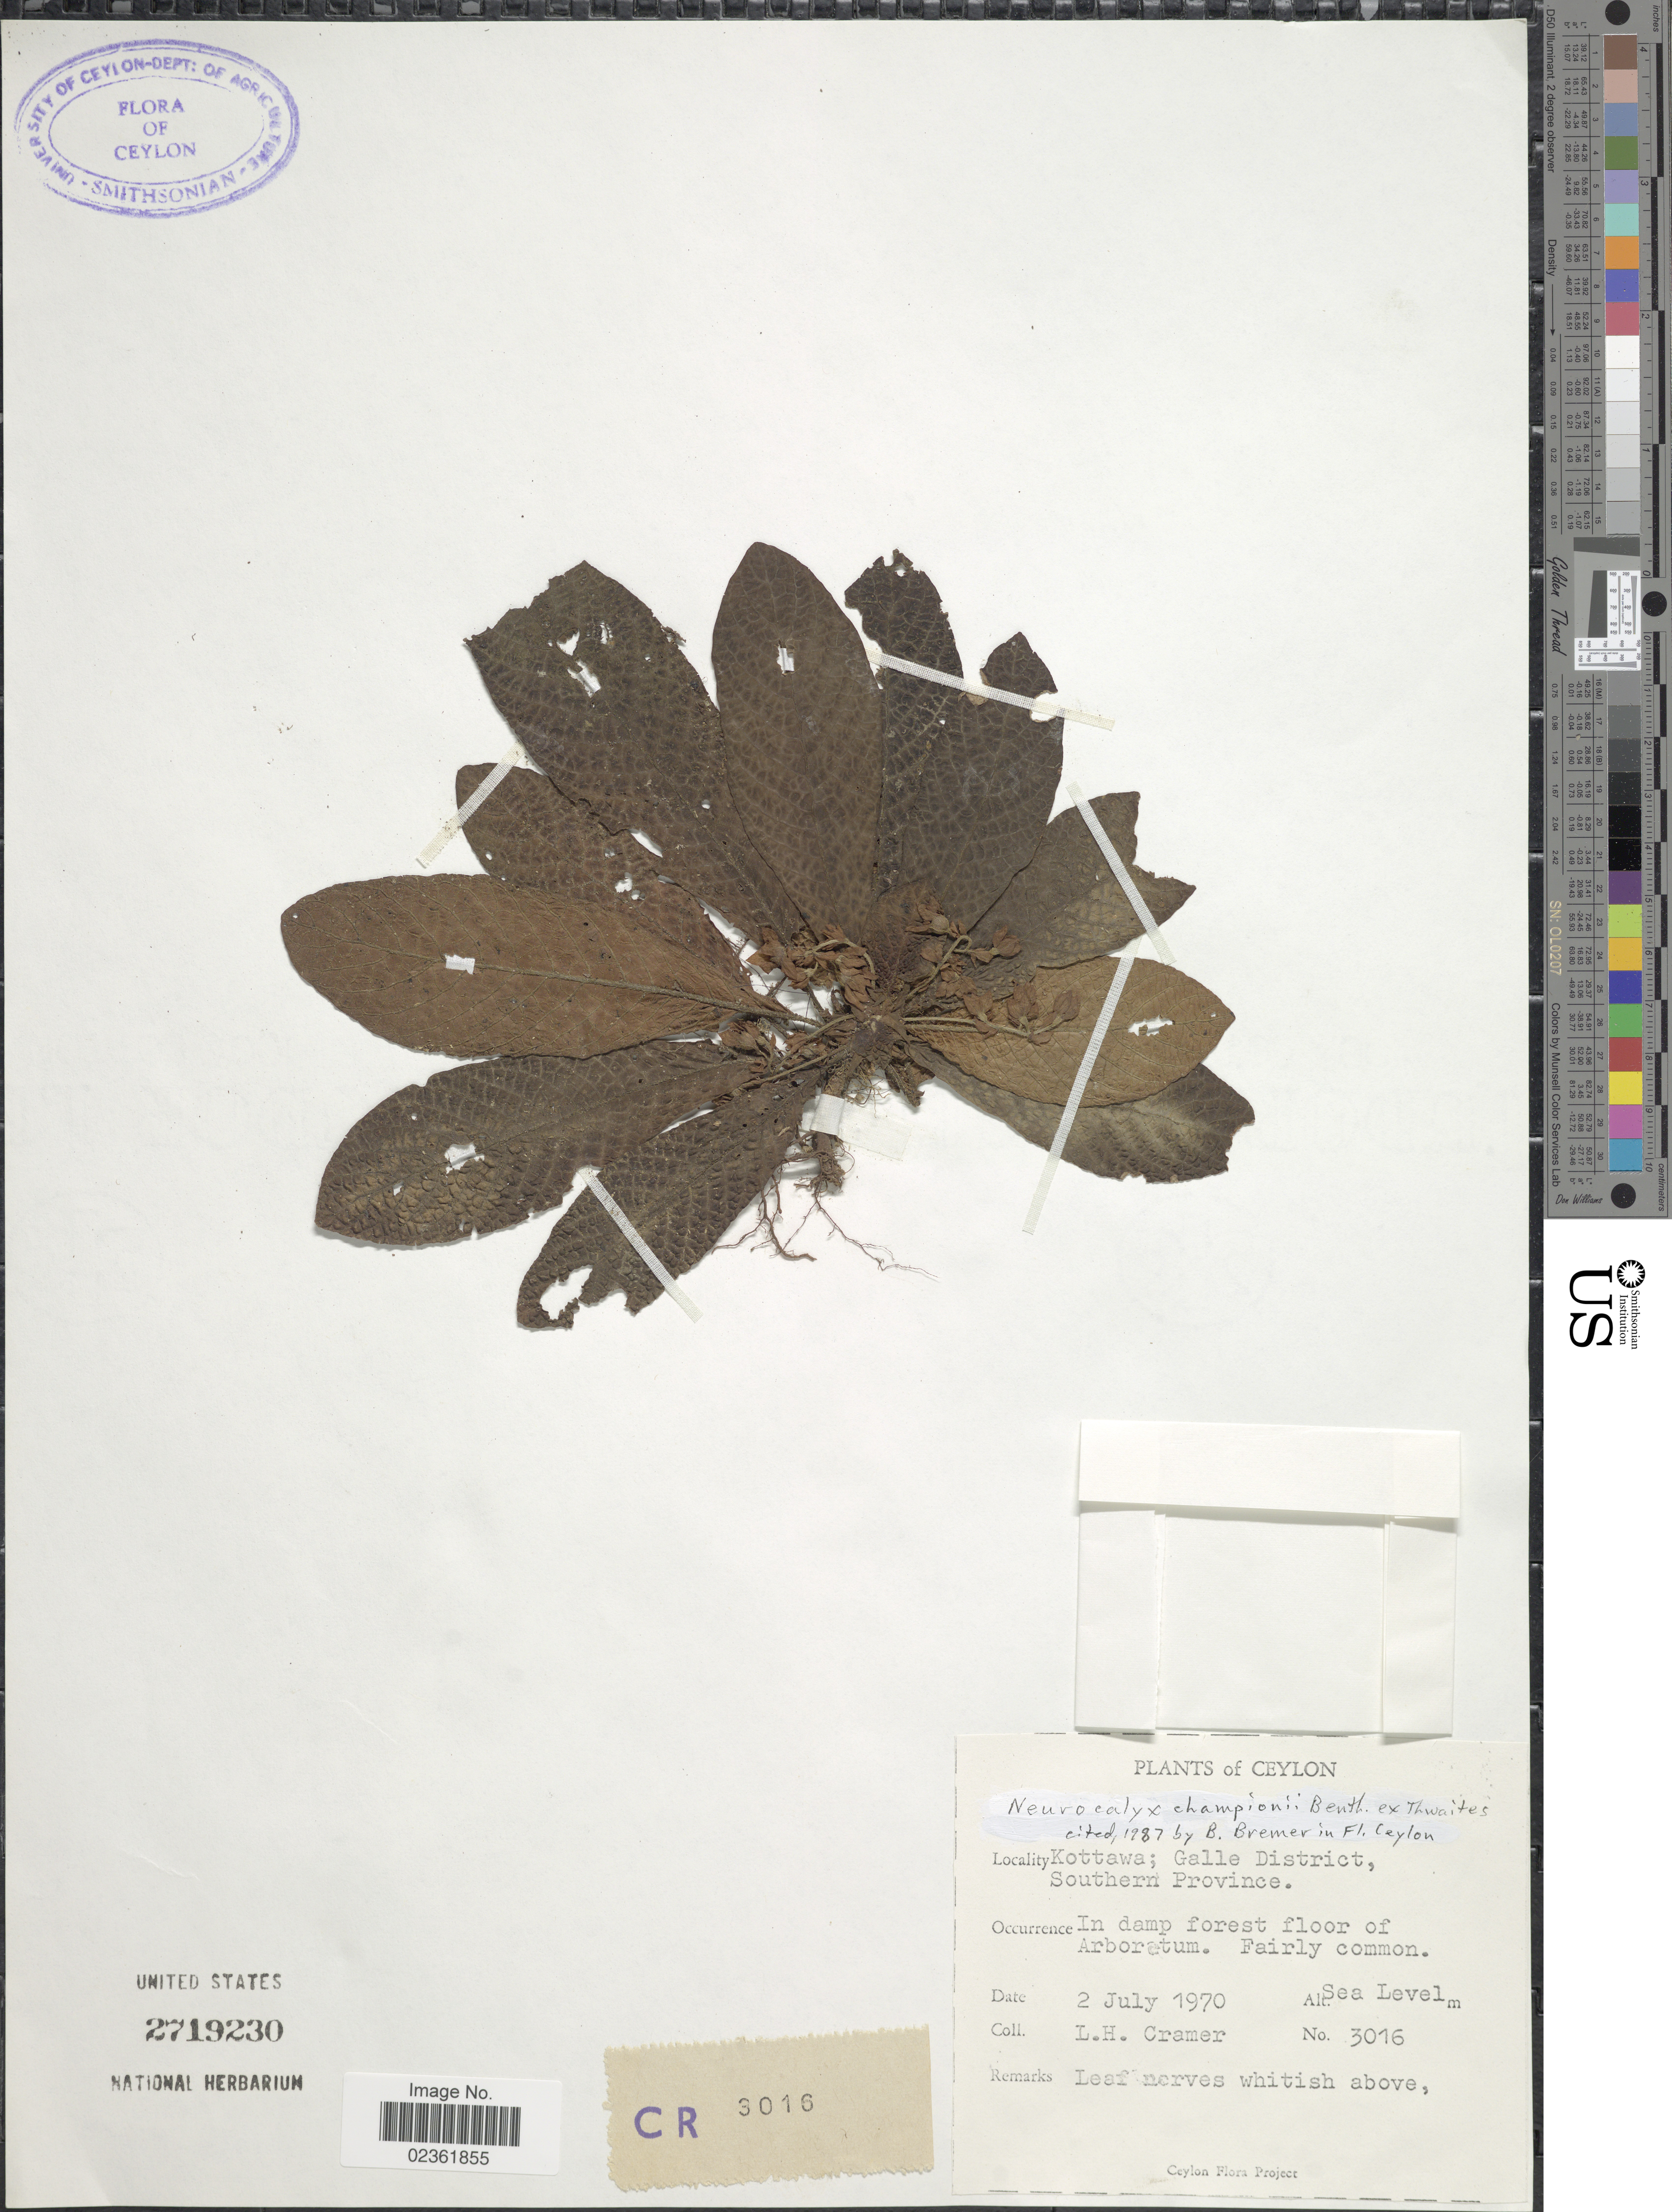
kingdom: Plantae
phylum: Tracheophyta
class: Magnoliopsida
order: Gentianales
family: Rubiaceae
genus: Neurocalyx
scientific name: Neurocalyx championii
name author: Benth. ex Thwaites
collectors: L. H. Cramer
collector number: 3016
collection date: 1970-07-02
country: Sri Lanka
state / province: Southern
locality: Ceylon, Kottawa; Galle District.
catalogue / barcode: US 2719230